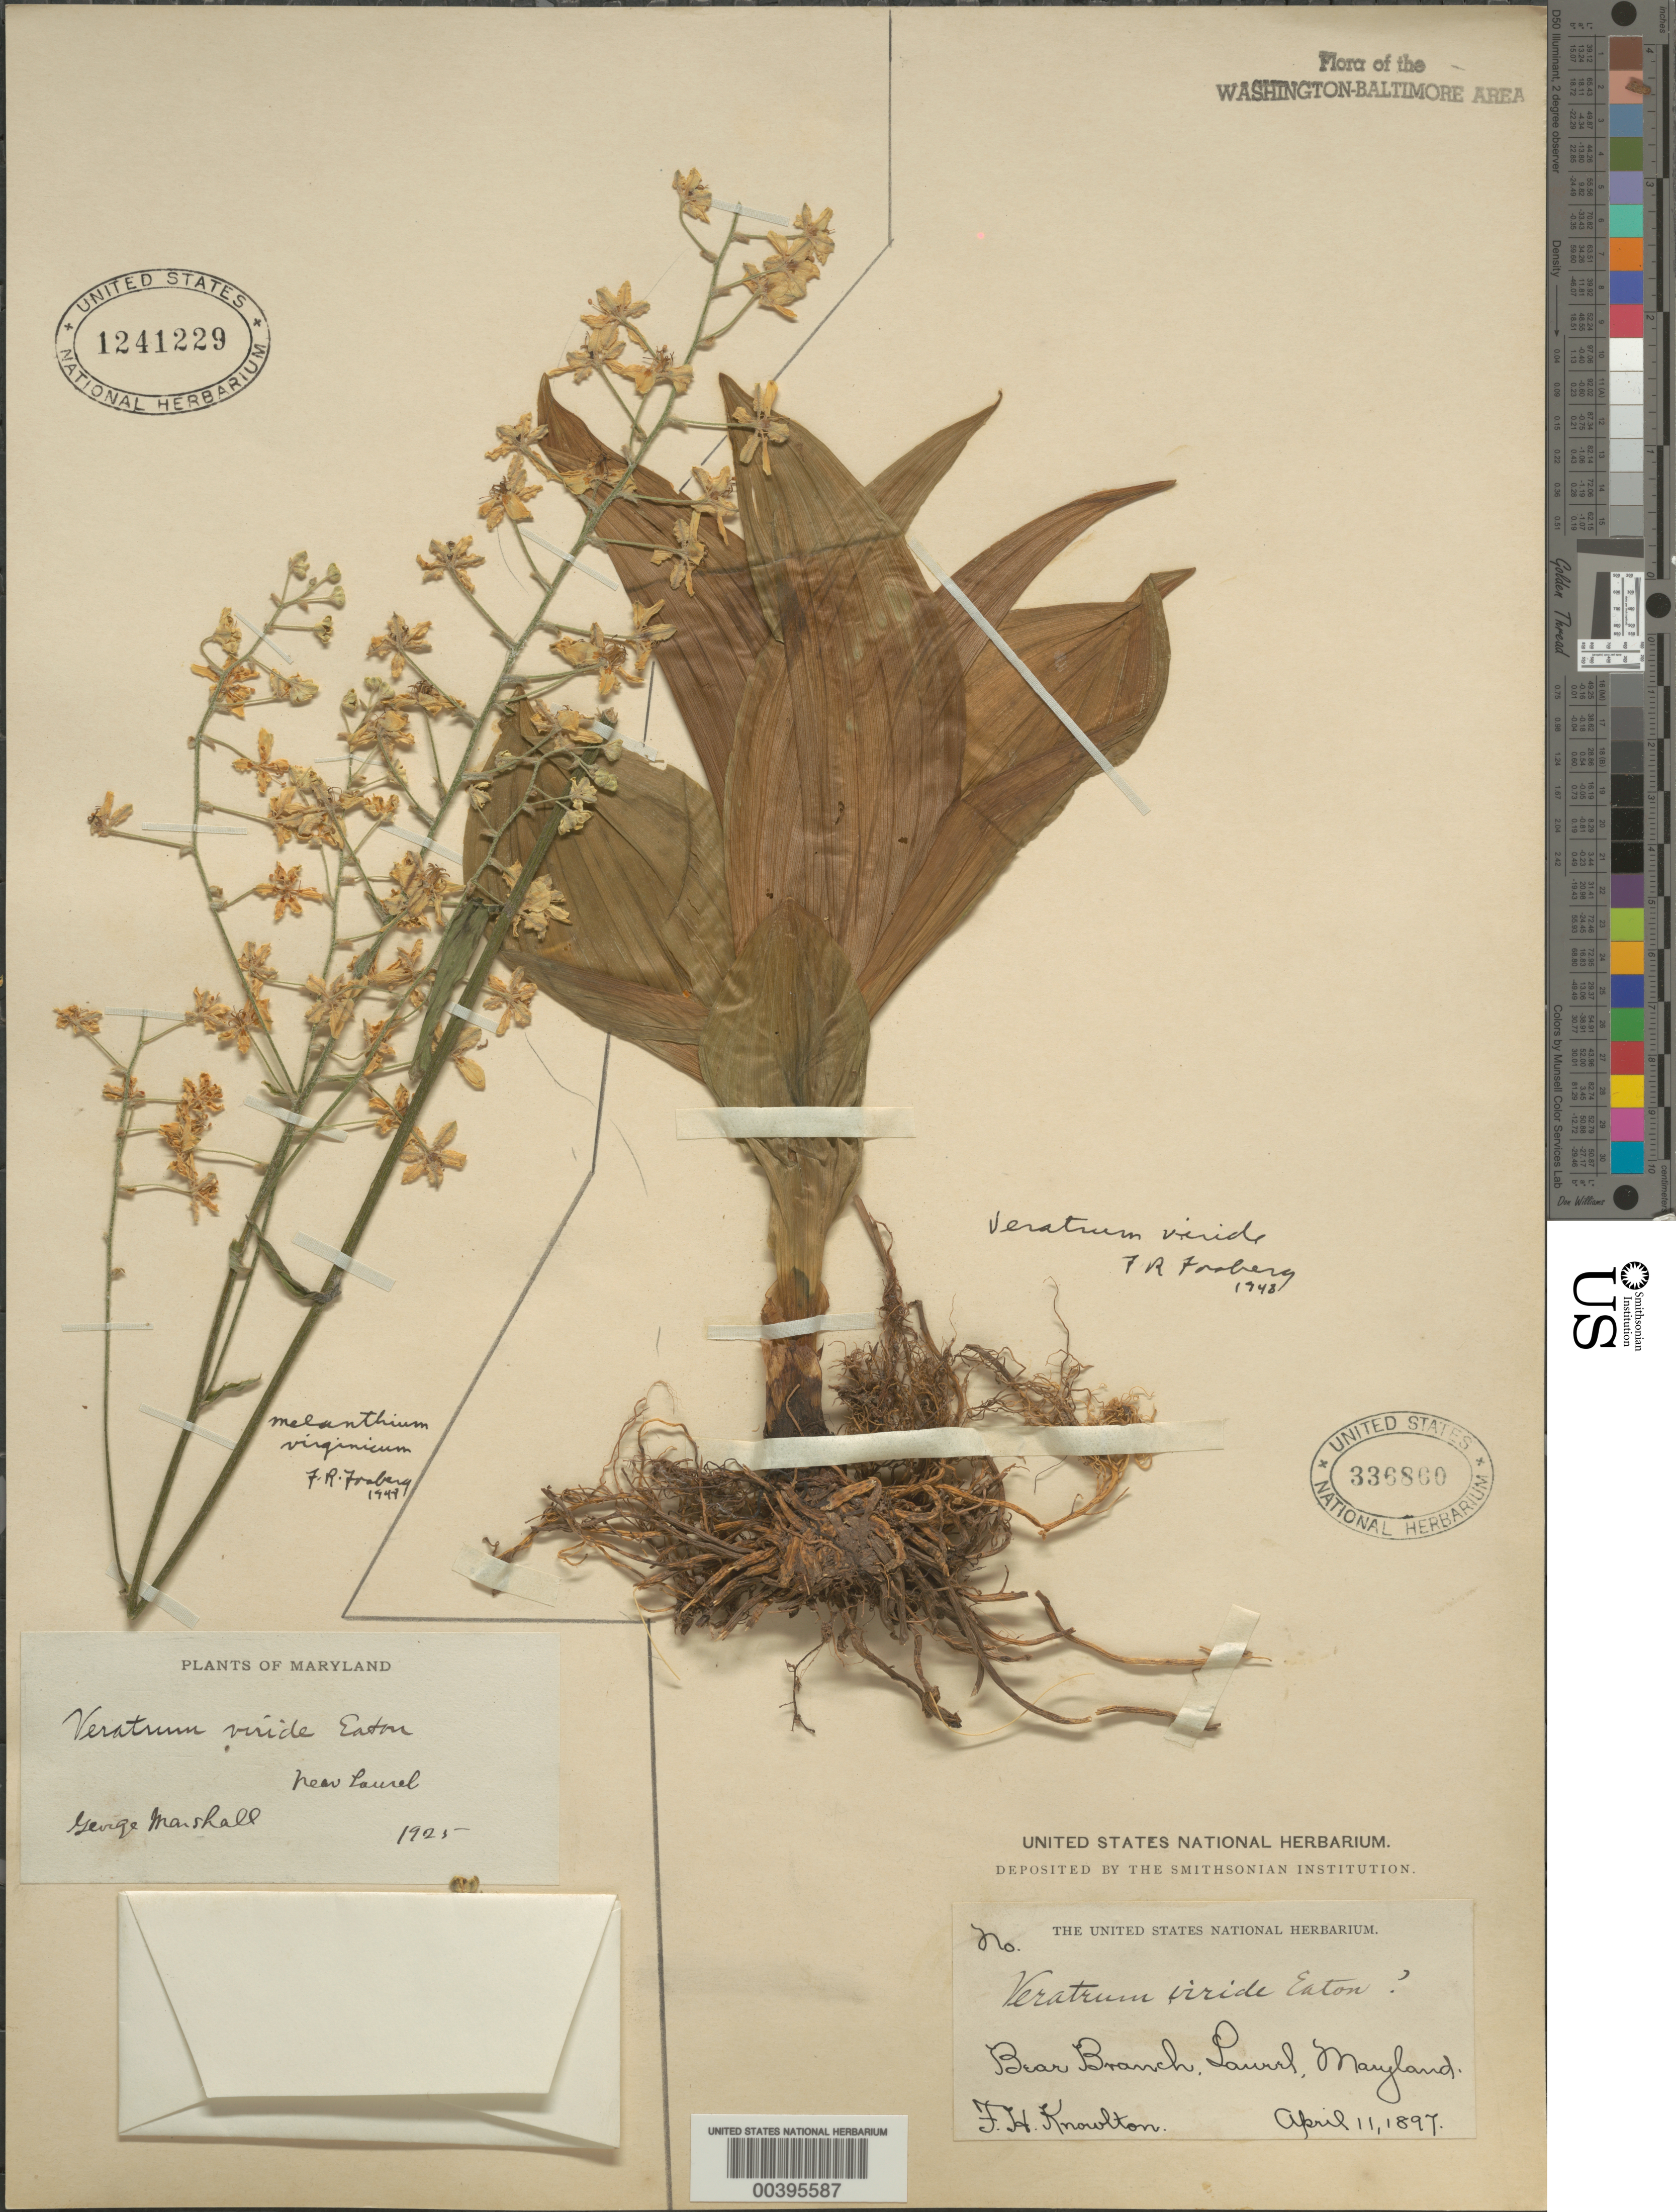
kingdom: Plantae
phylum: Tracheophyta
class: Liliopsida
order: Liliales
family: Melanthiaceae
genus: Veratrum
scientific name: Veratrum viride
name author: Aiton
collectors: F. H. Knowlton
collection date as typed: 11 Apr 1897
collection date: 1897-04-11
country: United States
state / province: Maryland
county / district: Prince George's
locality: Bear Branch, Laurel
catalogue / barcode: US 336860